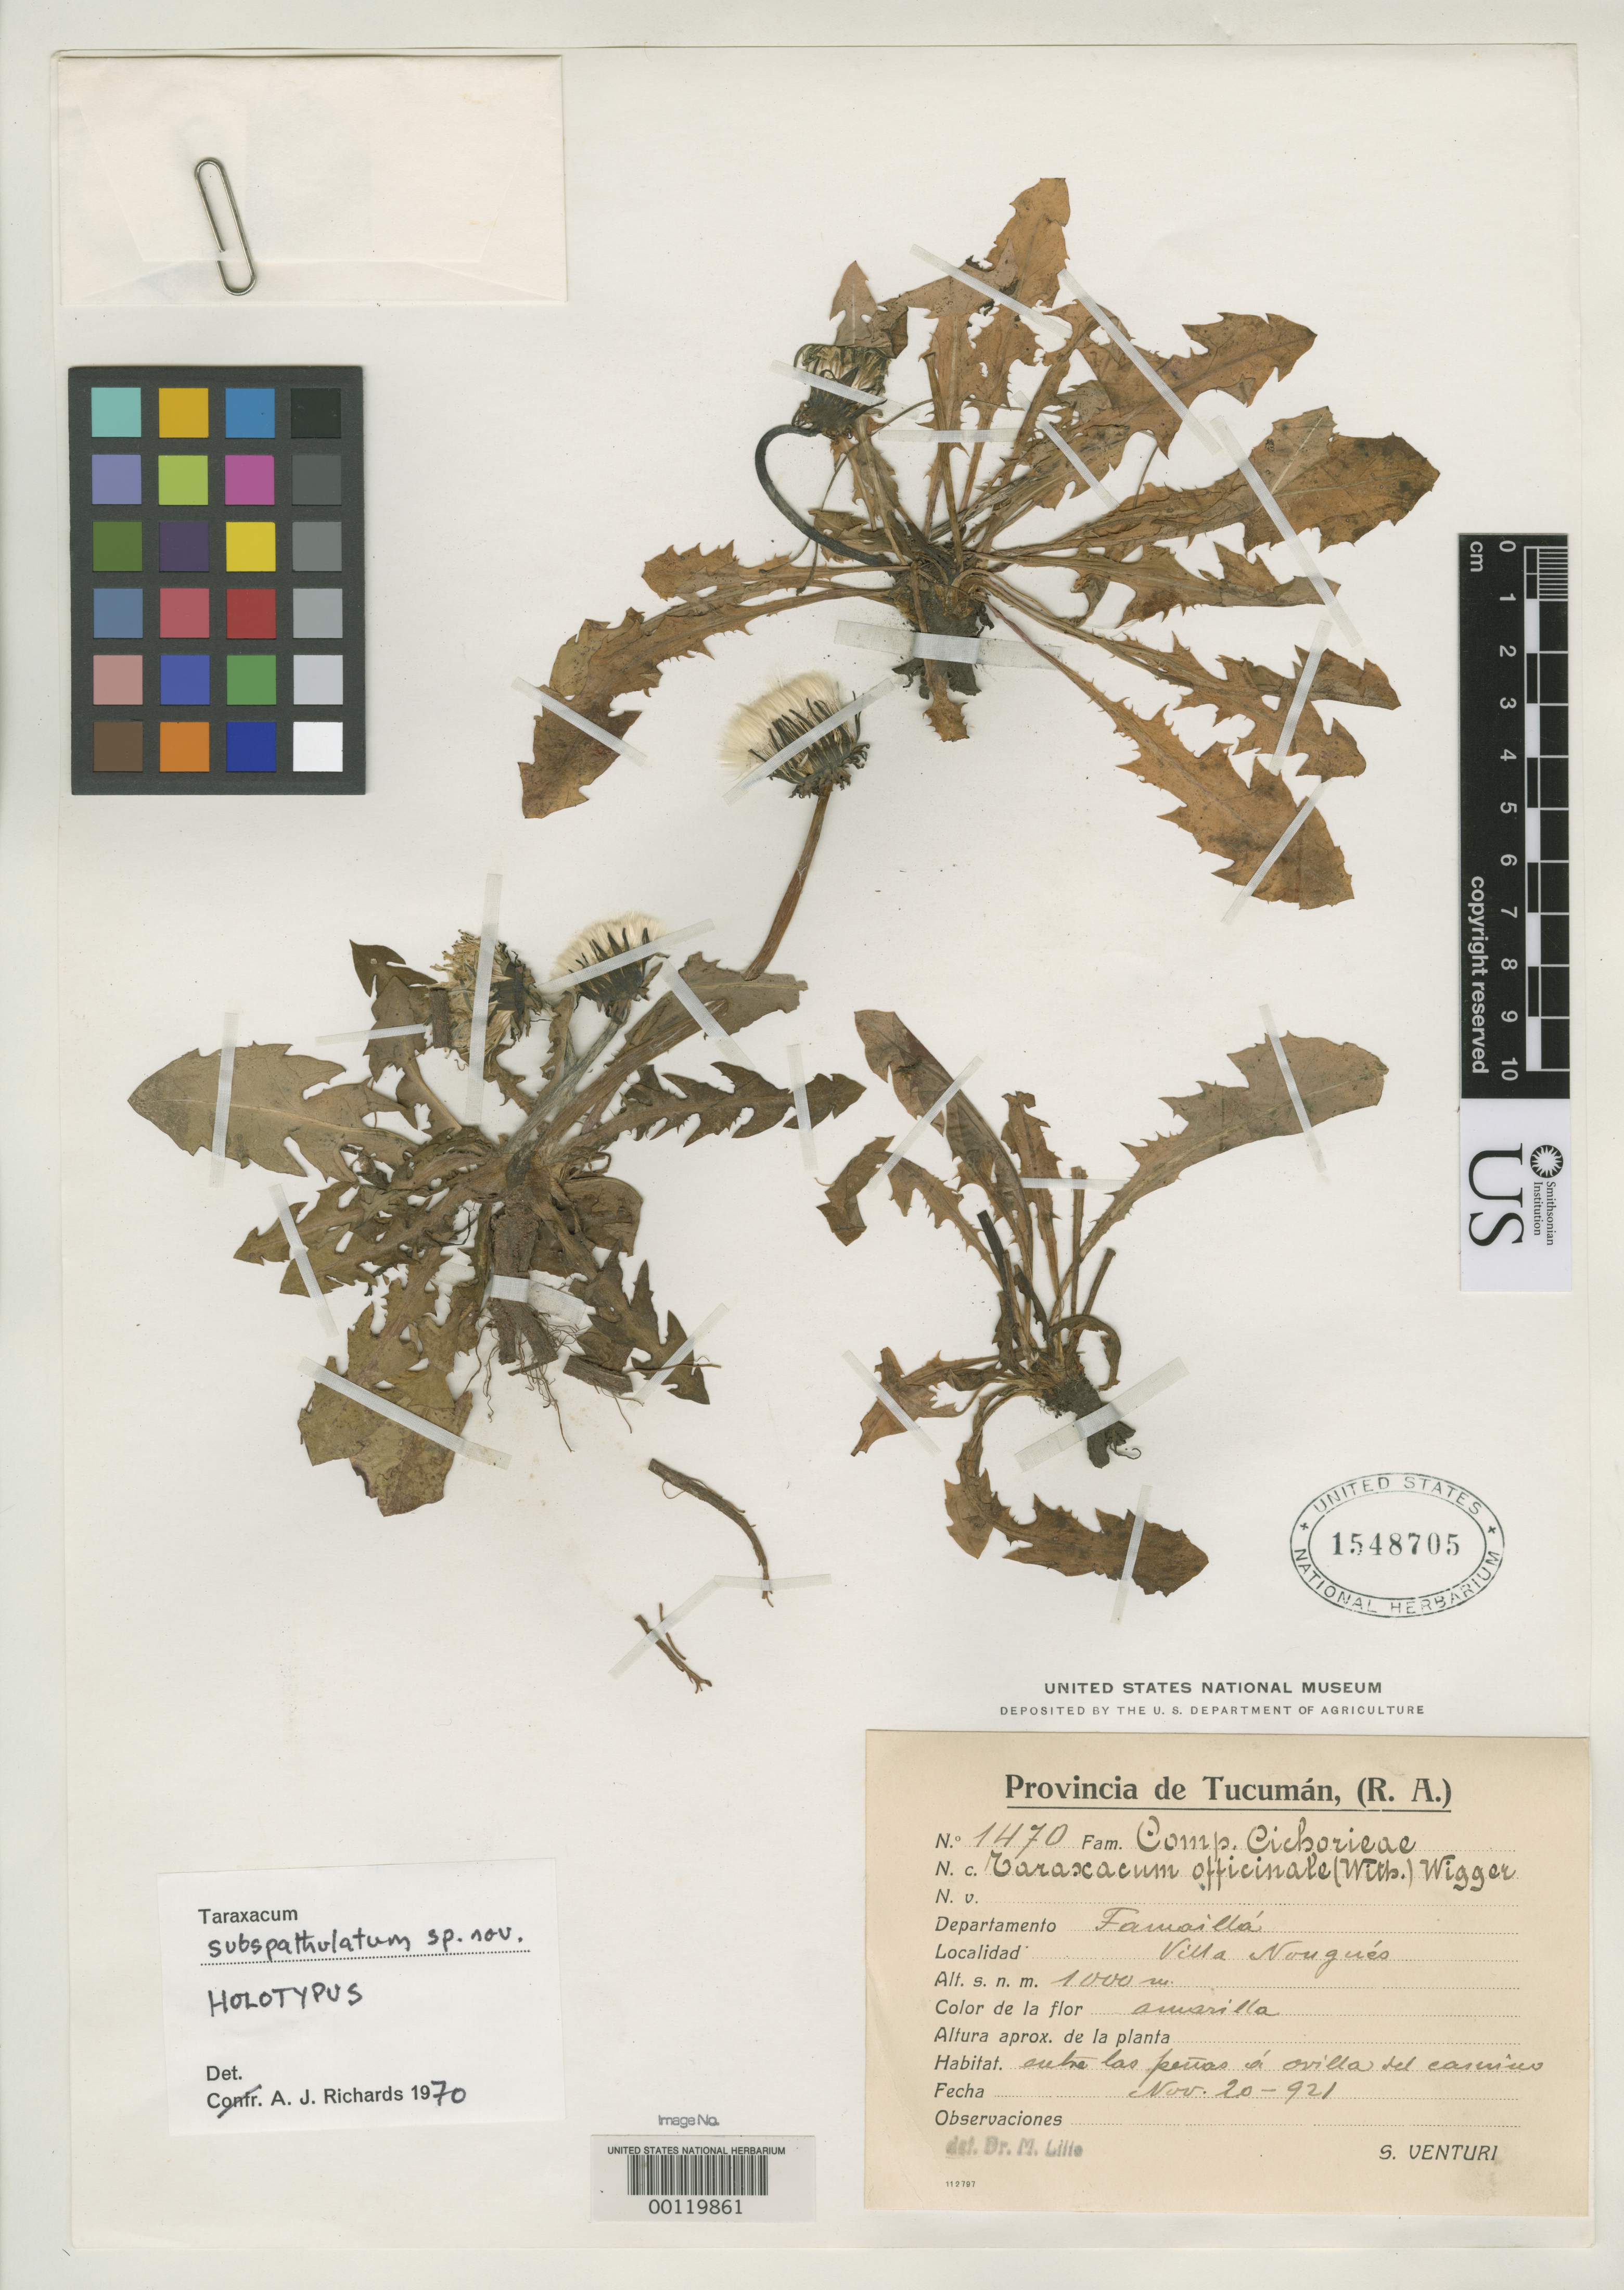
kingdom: Plantae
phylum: Tracheophyta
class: Magnoliopsida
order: Asterales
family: Asteraceae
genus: Taraxacum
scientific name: Taraxacum subspathulatum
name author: A.J. Richards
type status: Holotype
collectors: S. Venturi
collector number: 1470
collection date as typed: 20 Nov 1921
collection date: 1921-11-20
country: Argentina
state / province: Tucumán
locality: Famailla, Villa Nougues.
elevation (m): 1000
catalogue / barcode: US 1548705